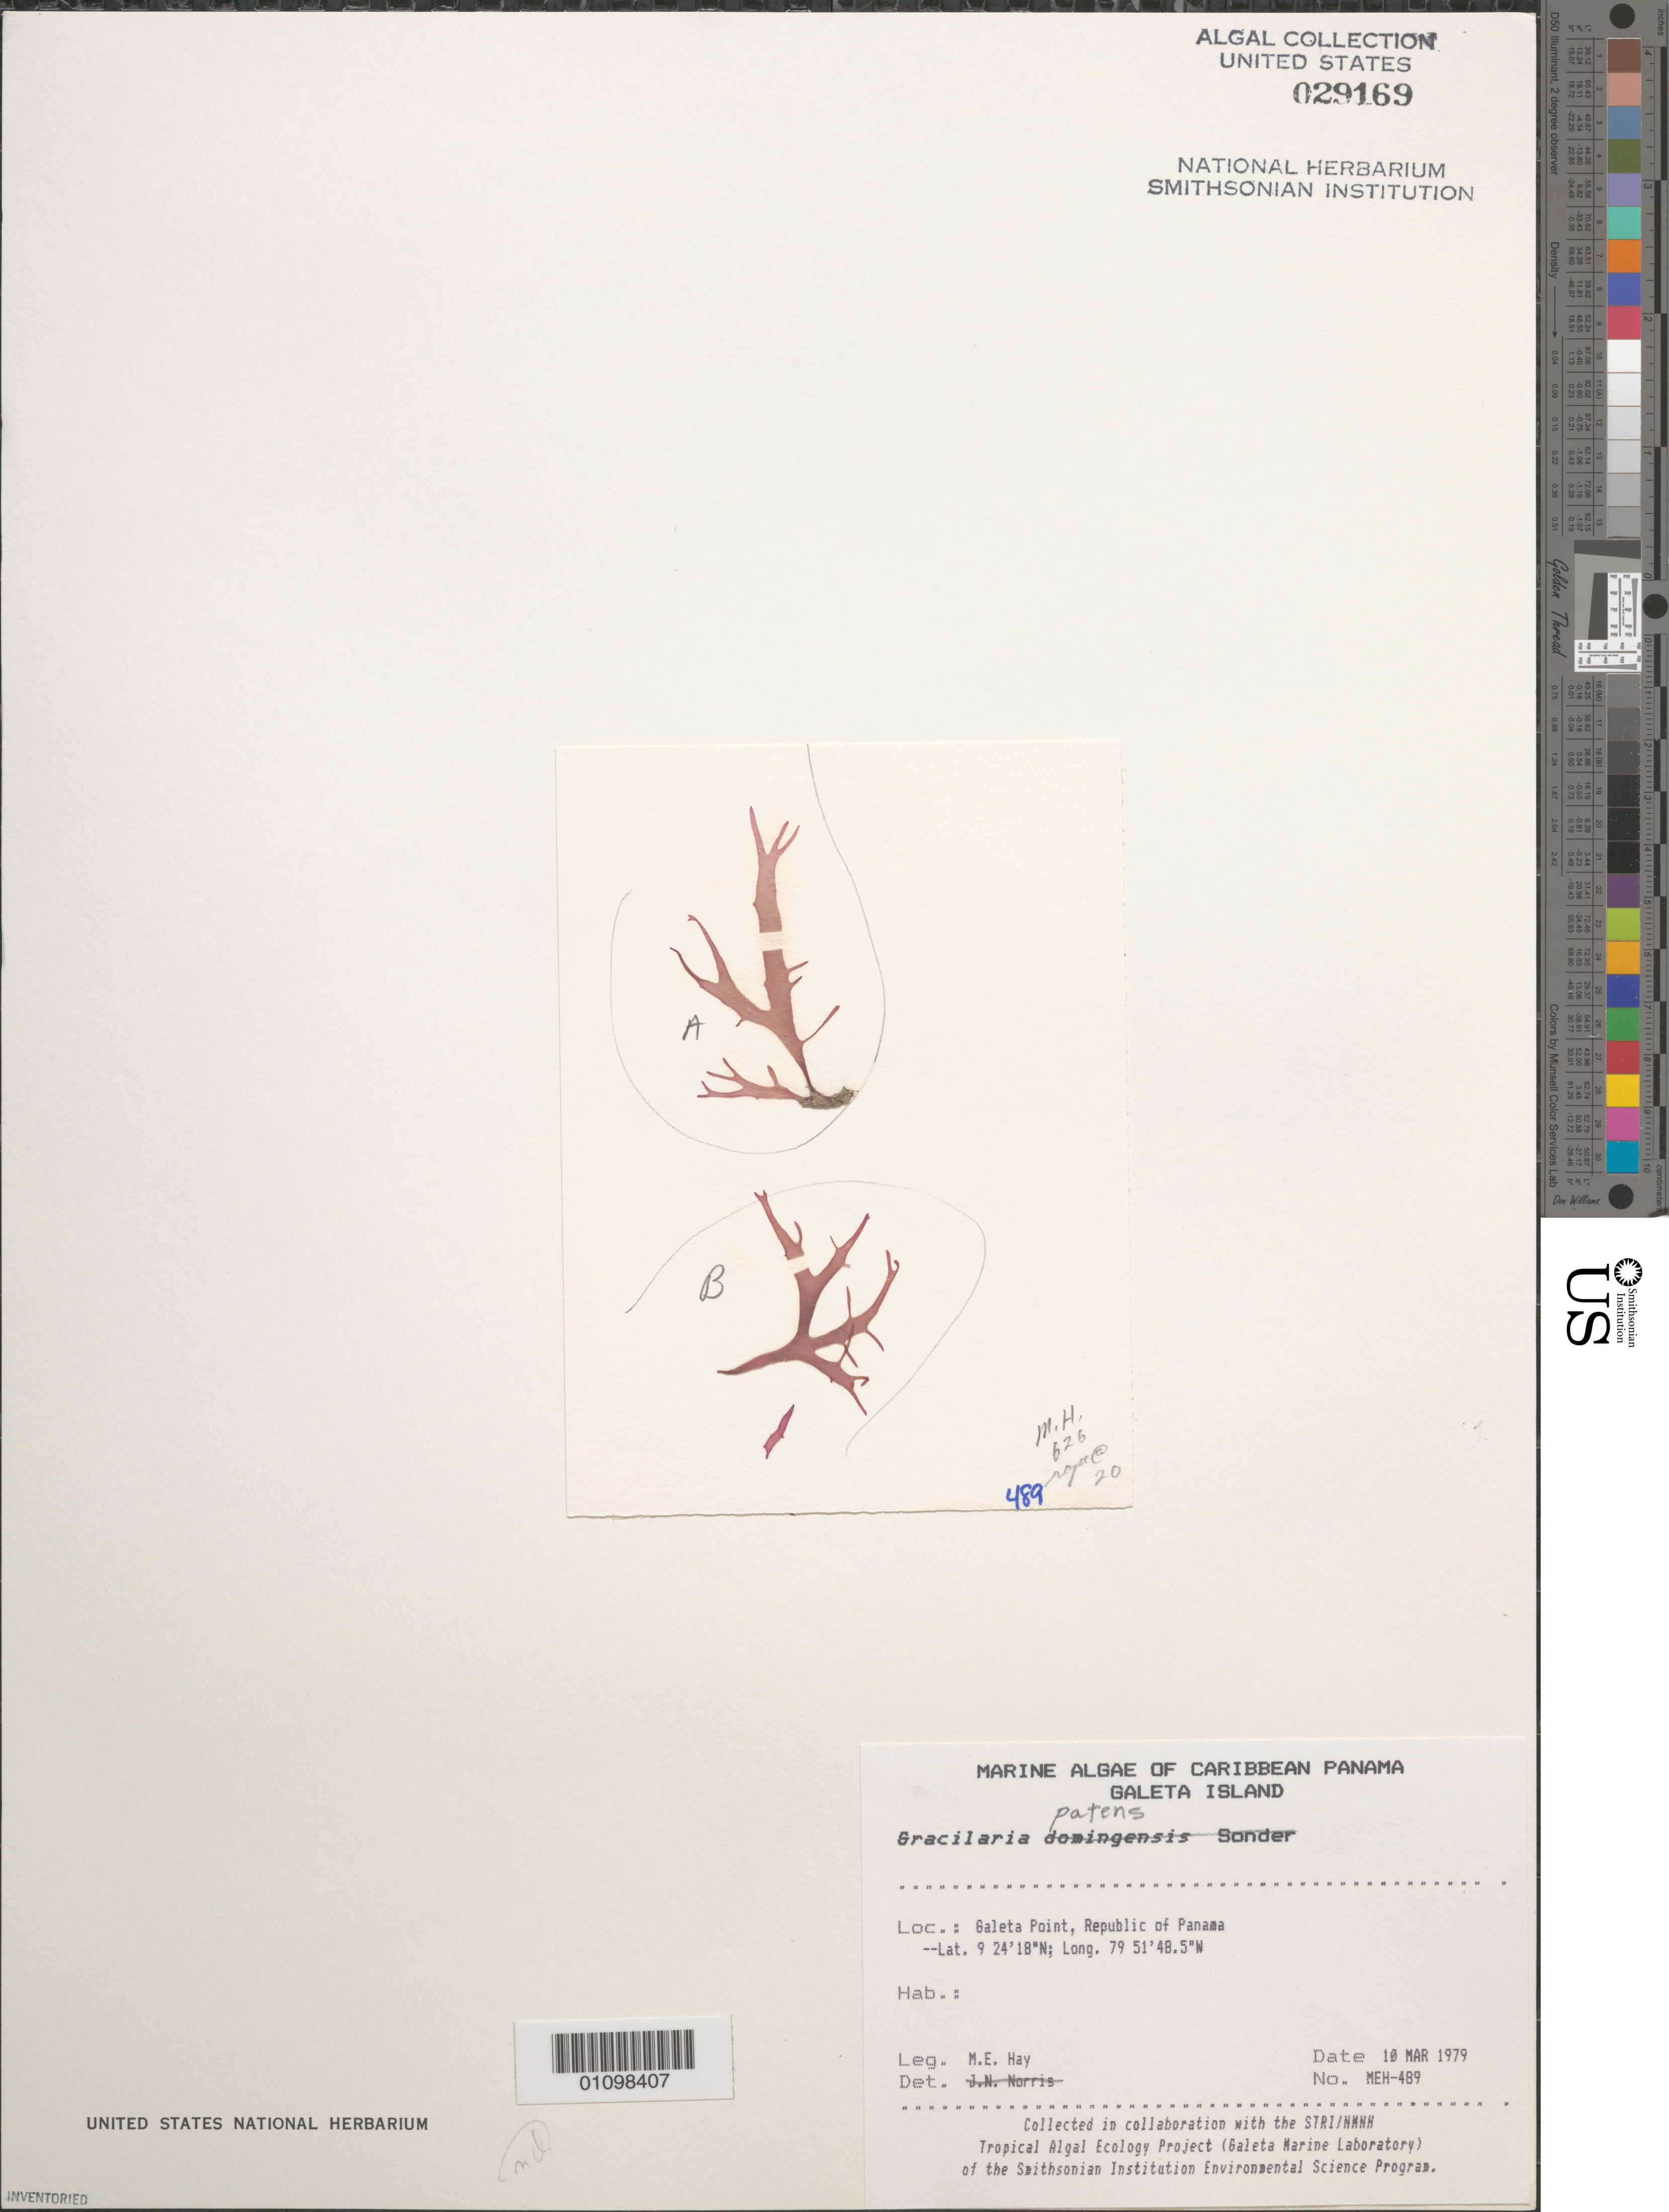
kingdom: Plantae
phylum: Rhodophyta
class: Florideophyceae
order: Gracilariales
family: Gracilariaceae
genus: Gracilaria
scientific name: Gracilaria patens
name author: P. Crouan & H. Crouan in Schramm & Maze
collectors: M. E. Hay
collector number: MEH-489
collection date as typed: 10 Mar 1979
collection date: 1979-03-10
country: Panama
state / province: Colón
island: Galeta Island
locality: Galeta Point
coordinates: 9 24'18"N, 79 51'48.5"W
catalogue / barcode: US 29169